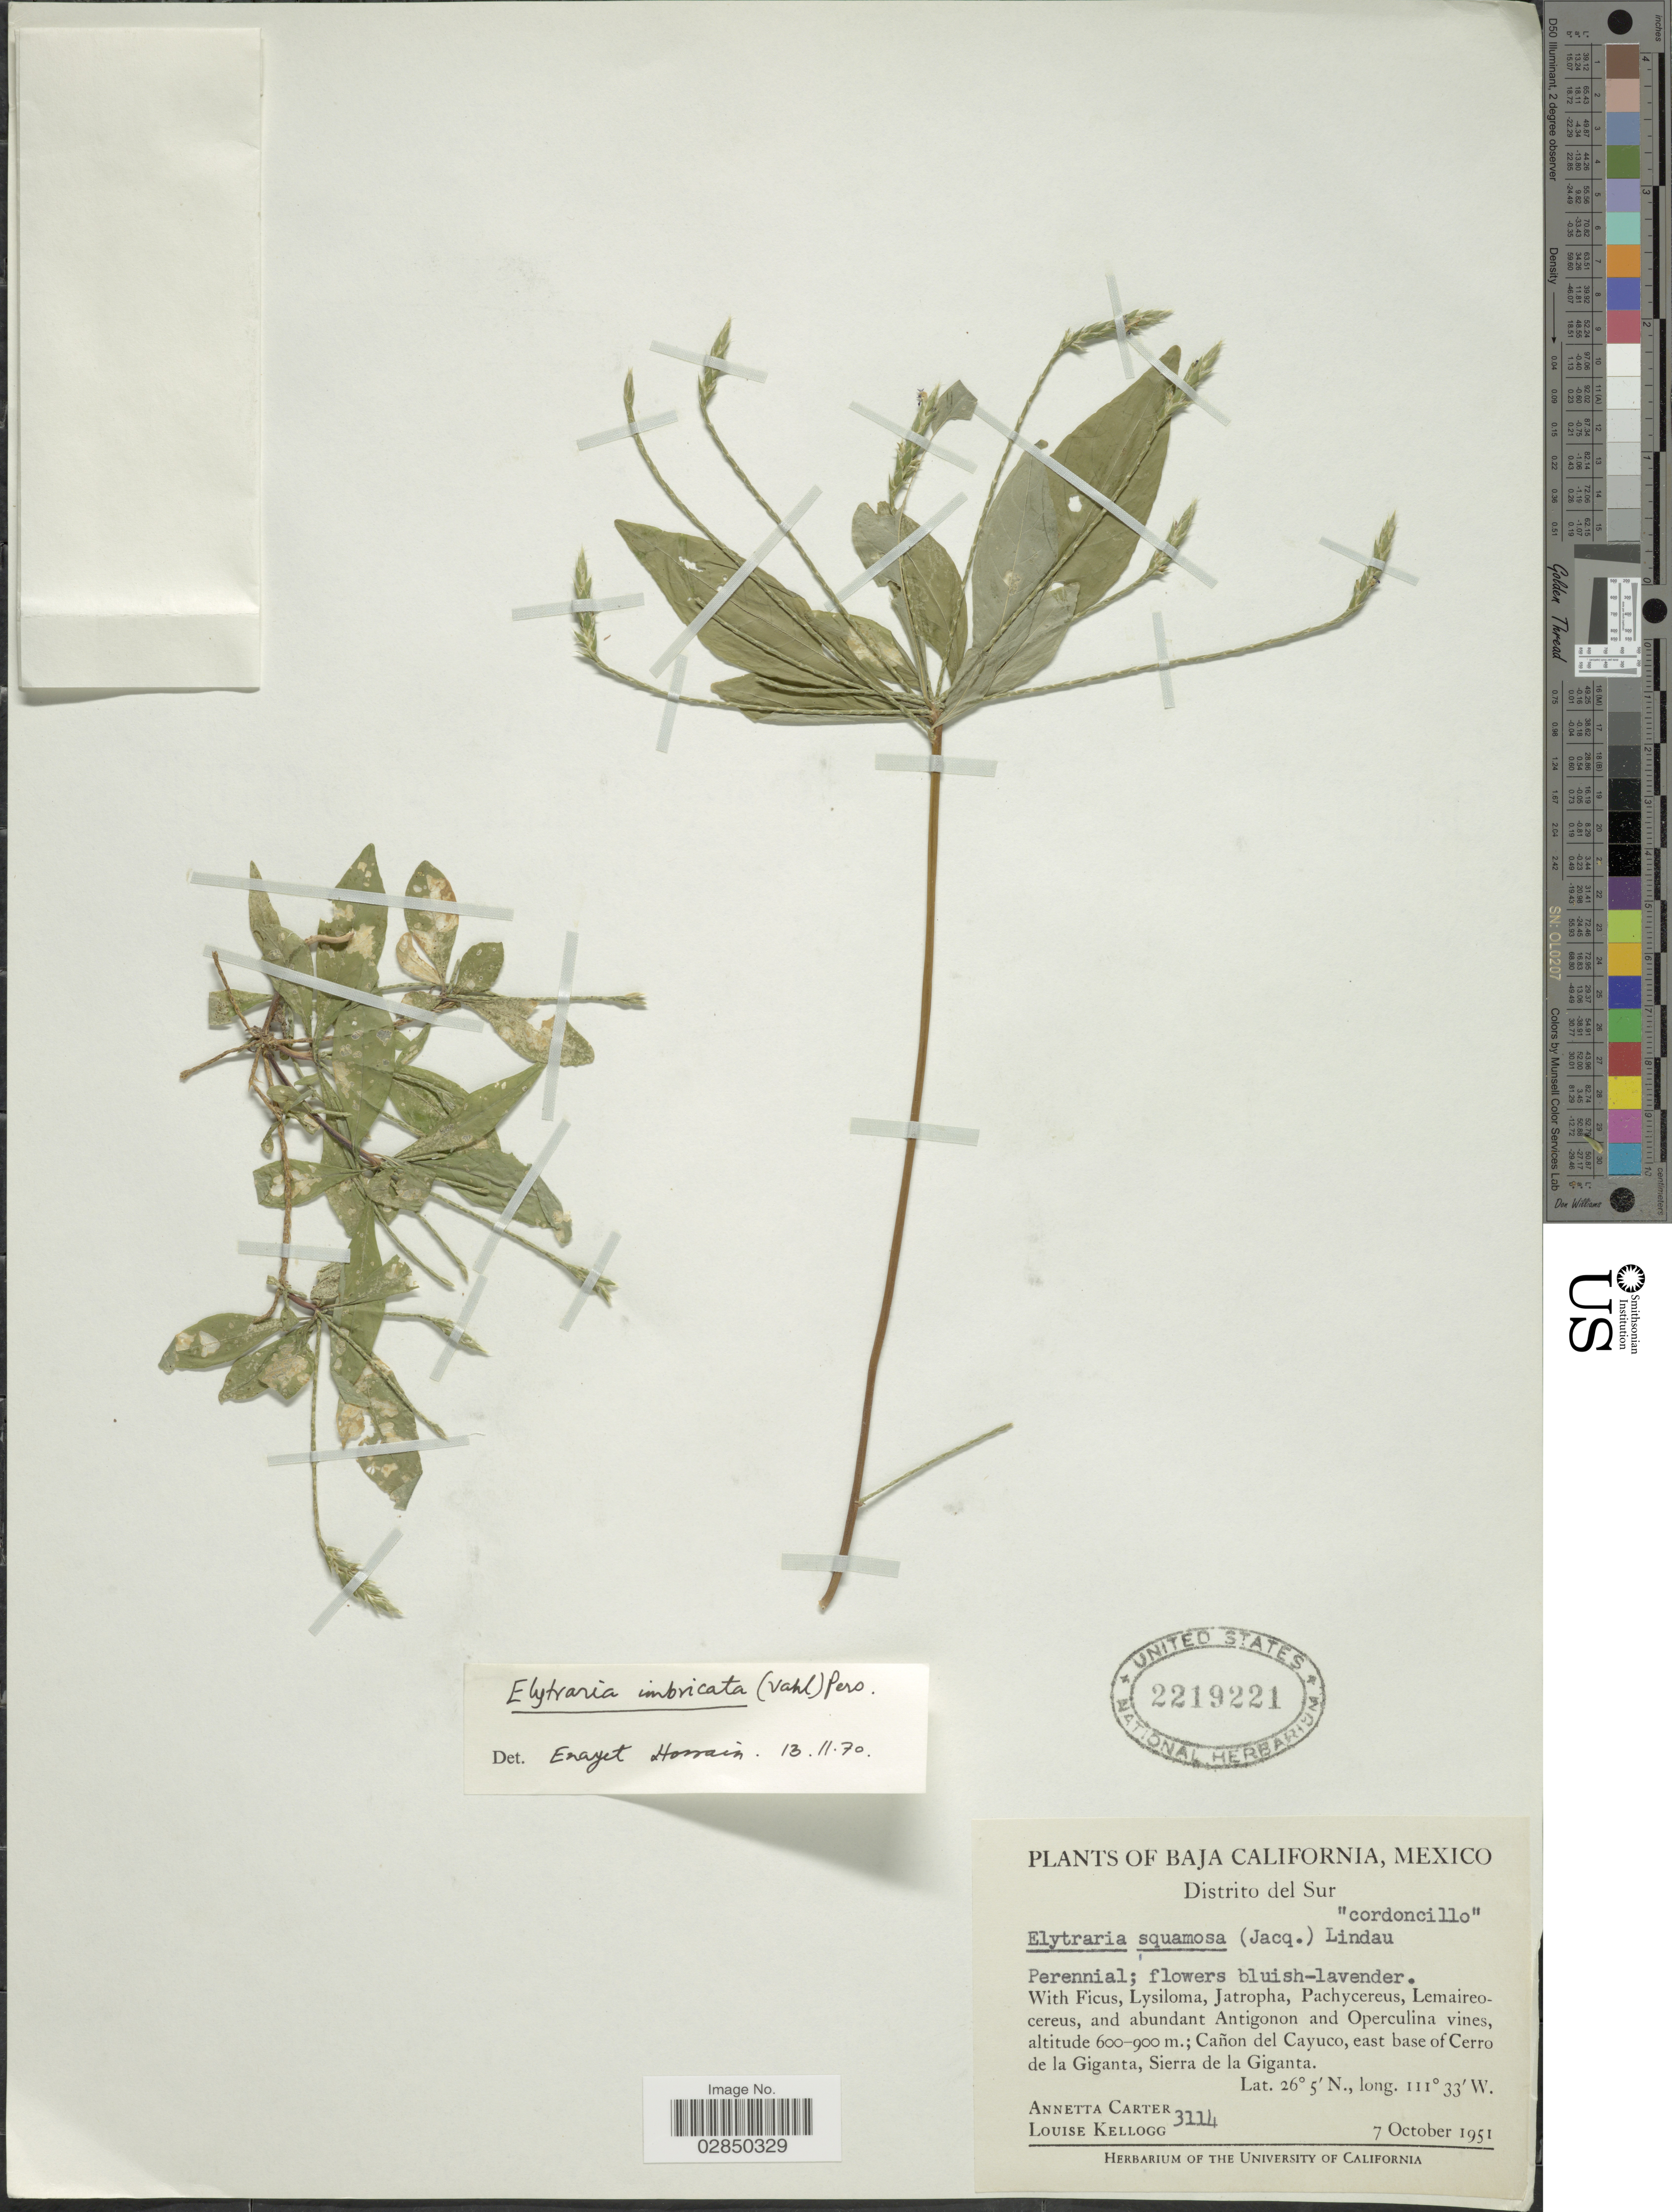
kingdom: Plantae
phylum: Tracheophyta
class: Magnoliopsida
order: Lamiales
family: Acanthaceae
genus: Elytraria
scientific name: Elytraria imbricata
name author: (Vahl) Pers.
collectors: A. Carter & L. Kellogg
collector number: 3114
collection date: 1951-10-07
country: Mexico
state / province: Baja California Sur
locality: Distrito del Sur. Cañon del Cayuco, east base of Cerro de la Giganta, Sierra de la Giganta.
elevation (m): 600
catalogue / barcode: US 2219221